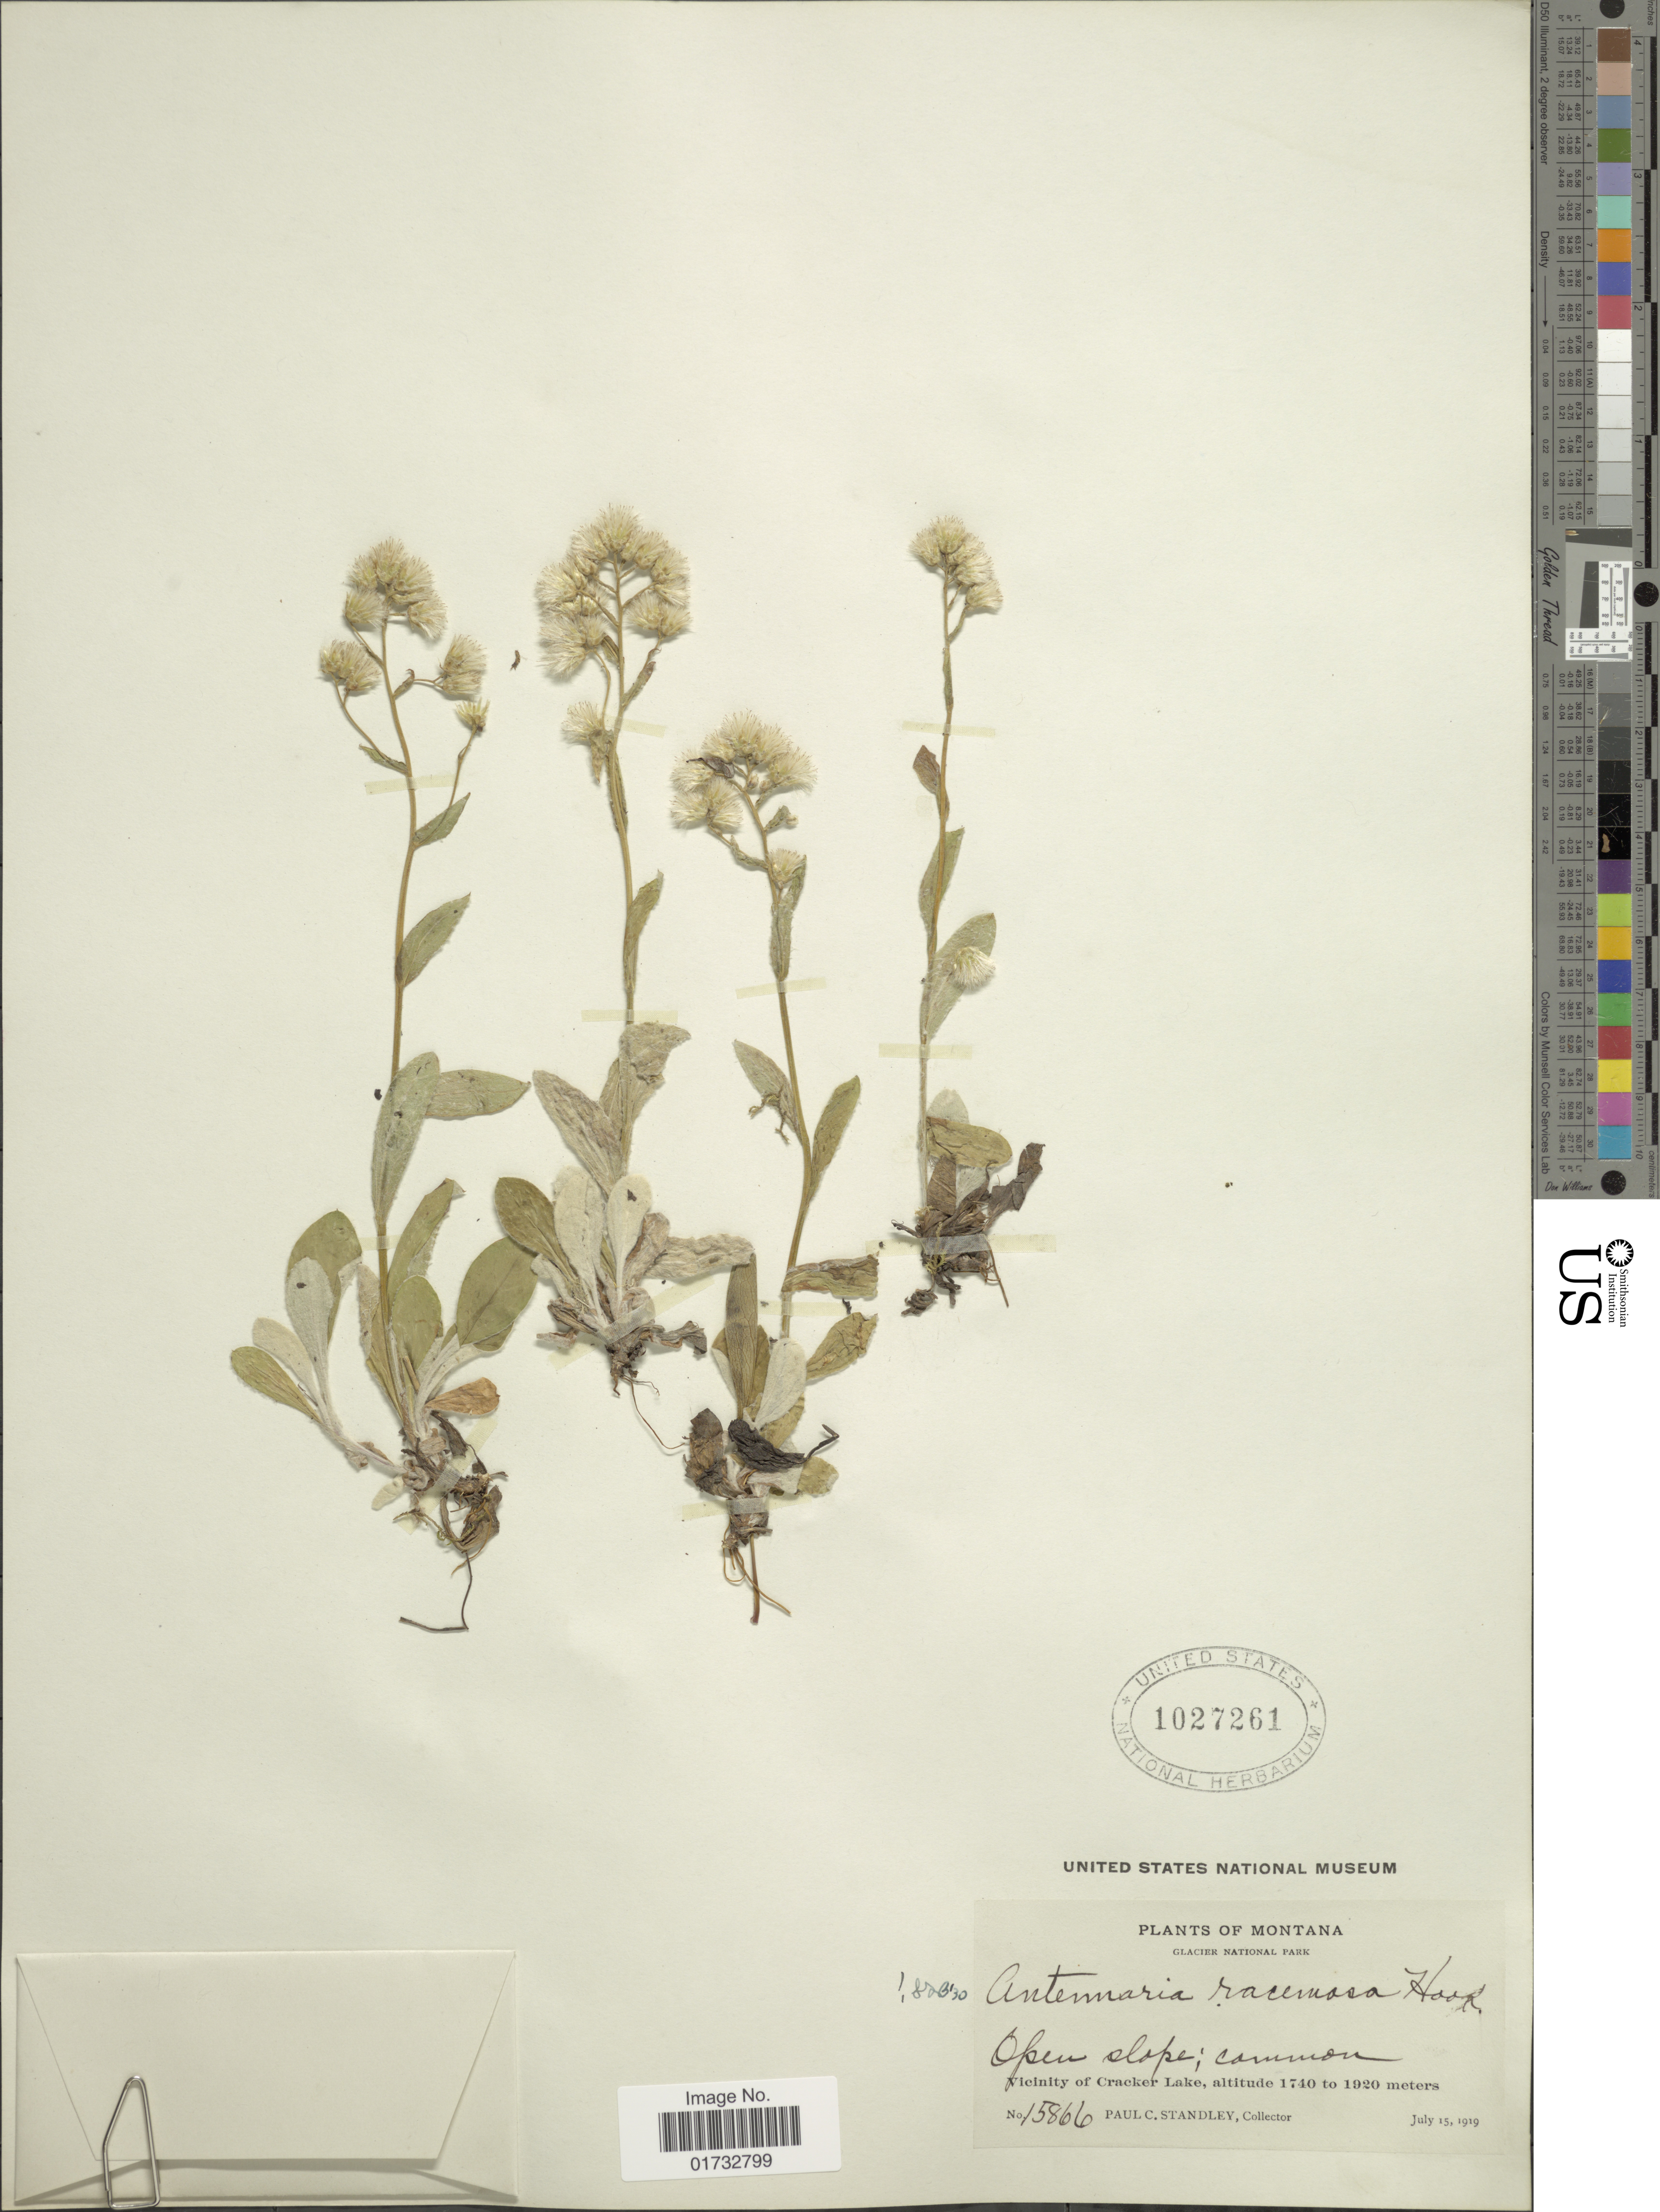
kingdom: Plantae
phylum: Tracheophyta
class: Magnoliopsida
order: Asterales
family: Asteraceae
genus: Antennaria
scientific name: Antennaria racemosa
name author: Hook.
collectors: P. C. Standley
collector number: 15866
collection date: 1919-07-15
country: United States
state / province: Montana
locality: Glacier National Park. Vicinity of Cracker Lake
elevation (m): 1740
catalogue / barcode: US 1027261